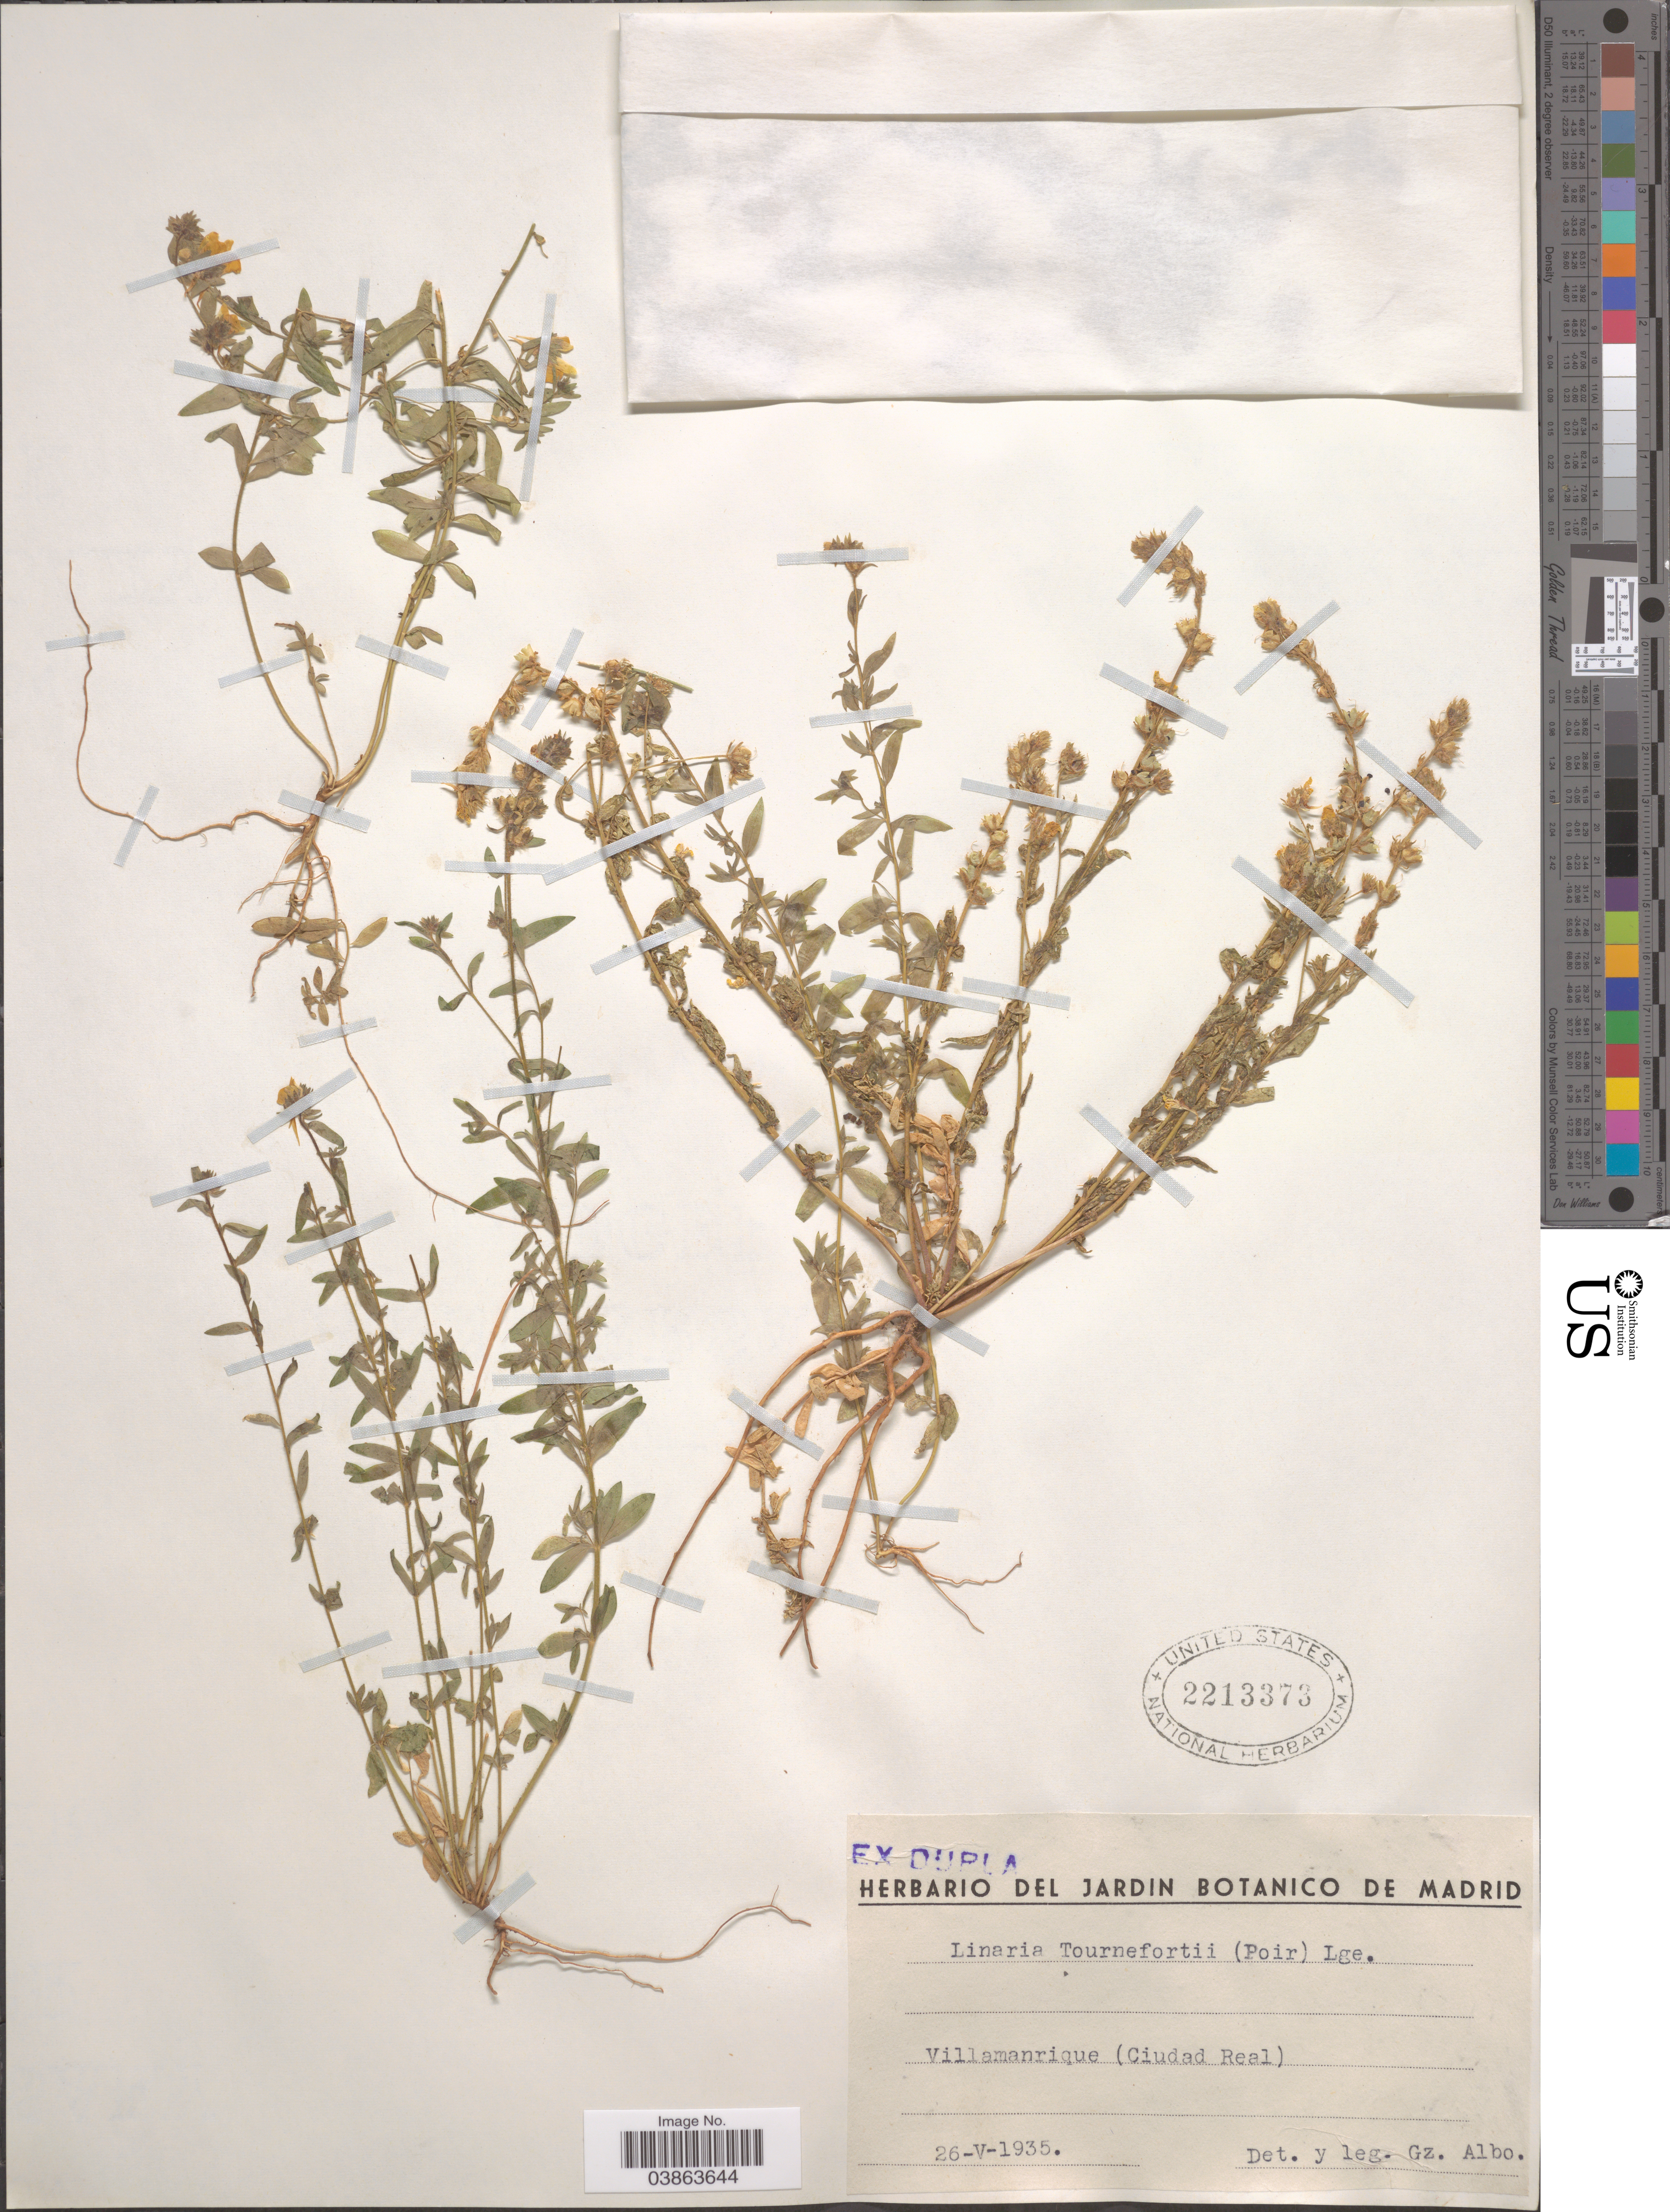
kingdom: Plantae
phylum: Tracheophyta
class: Magnoliopsida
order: Lamiales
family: Plantaginaceae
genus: Linaria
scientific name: Linaria tournefortii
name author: (Poir.) Steud.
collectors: G. Albo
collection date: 1935-05-26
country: Spain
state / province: Madrid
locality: Villamanrique (Ciudad Real).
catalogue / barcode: US 2213373